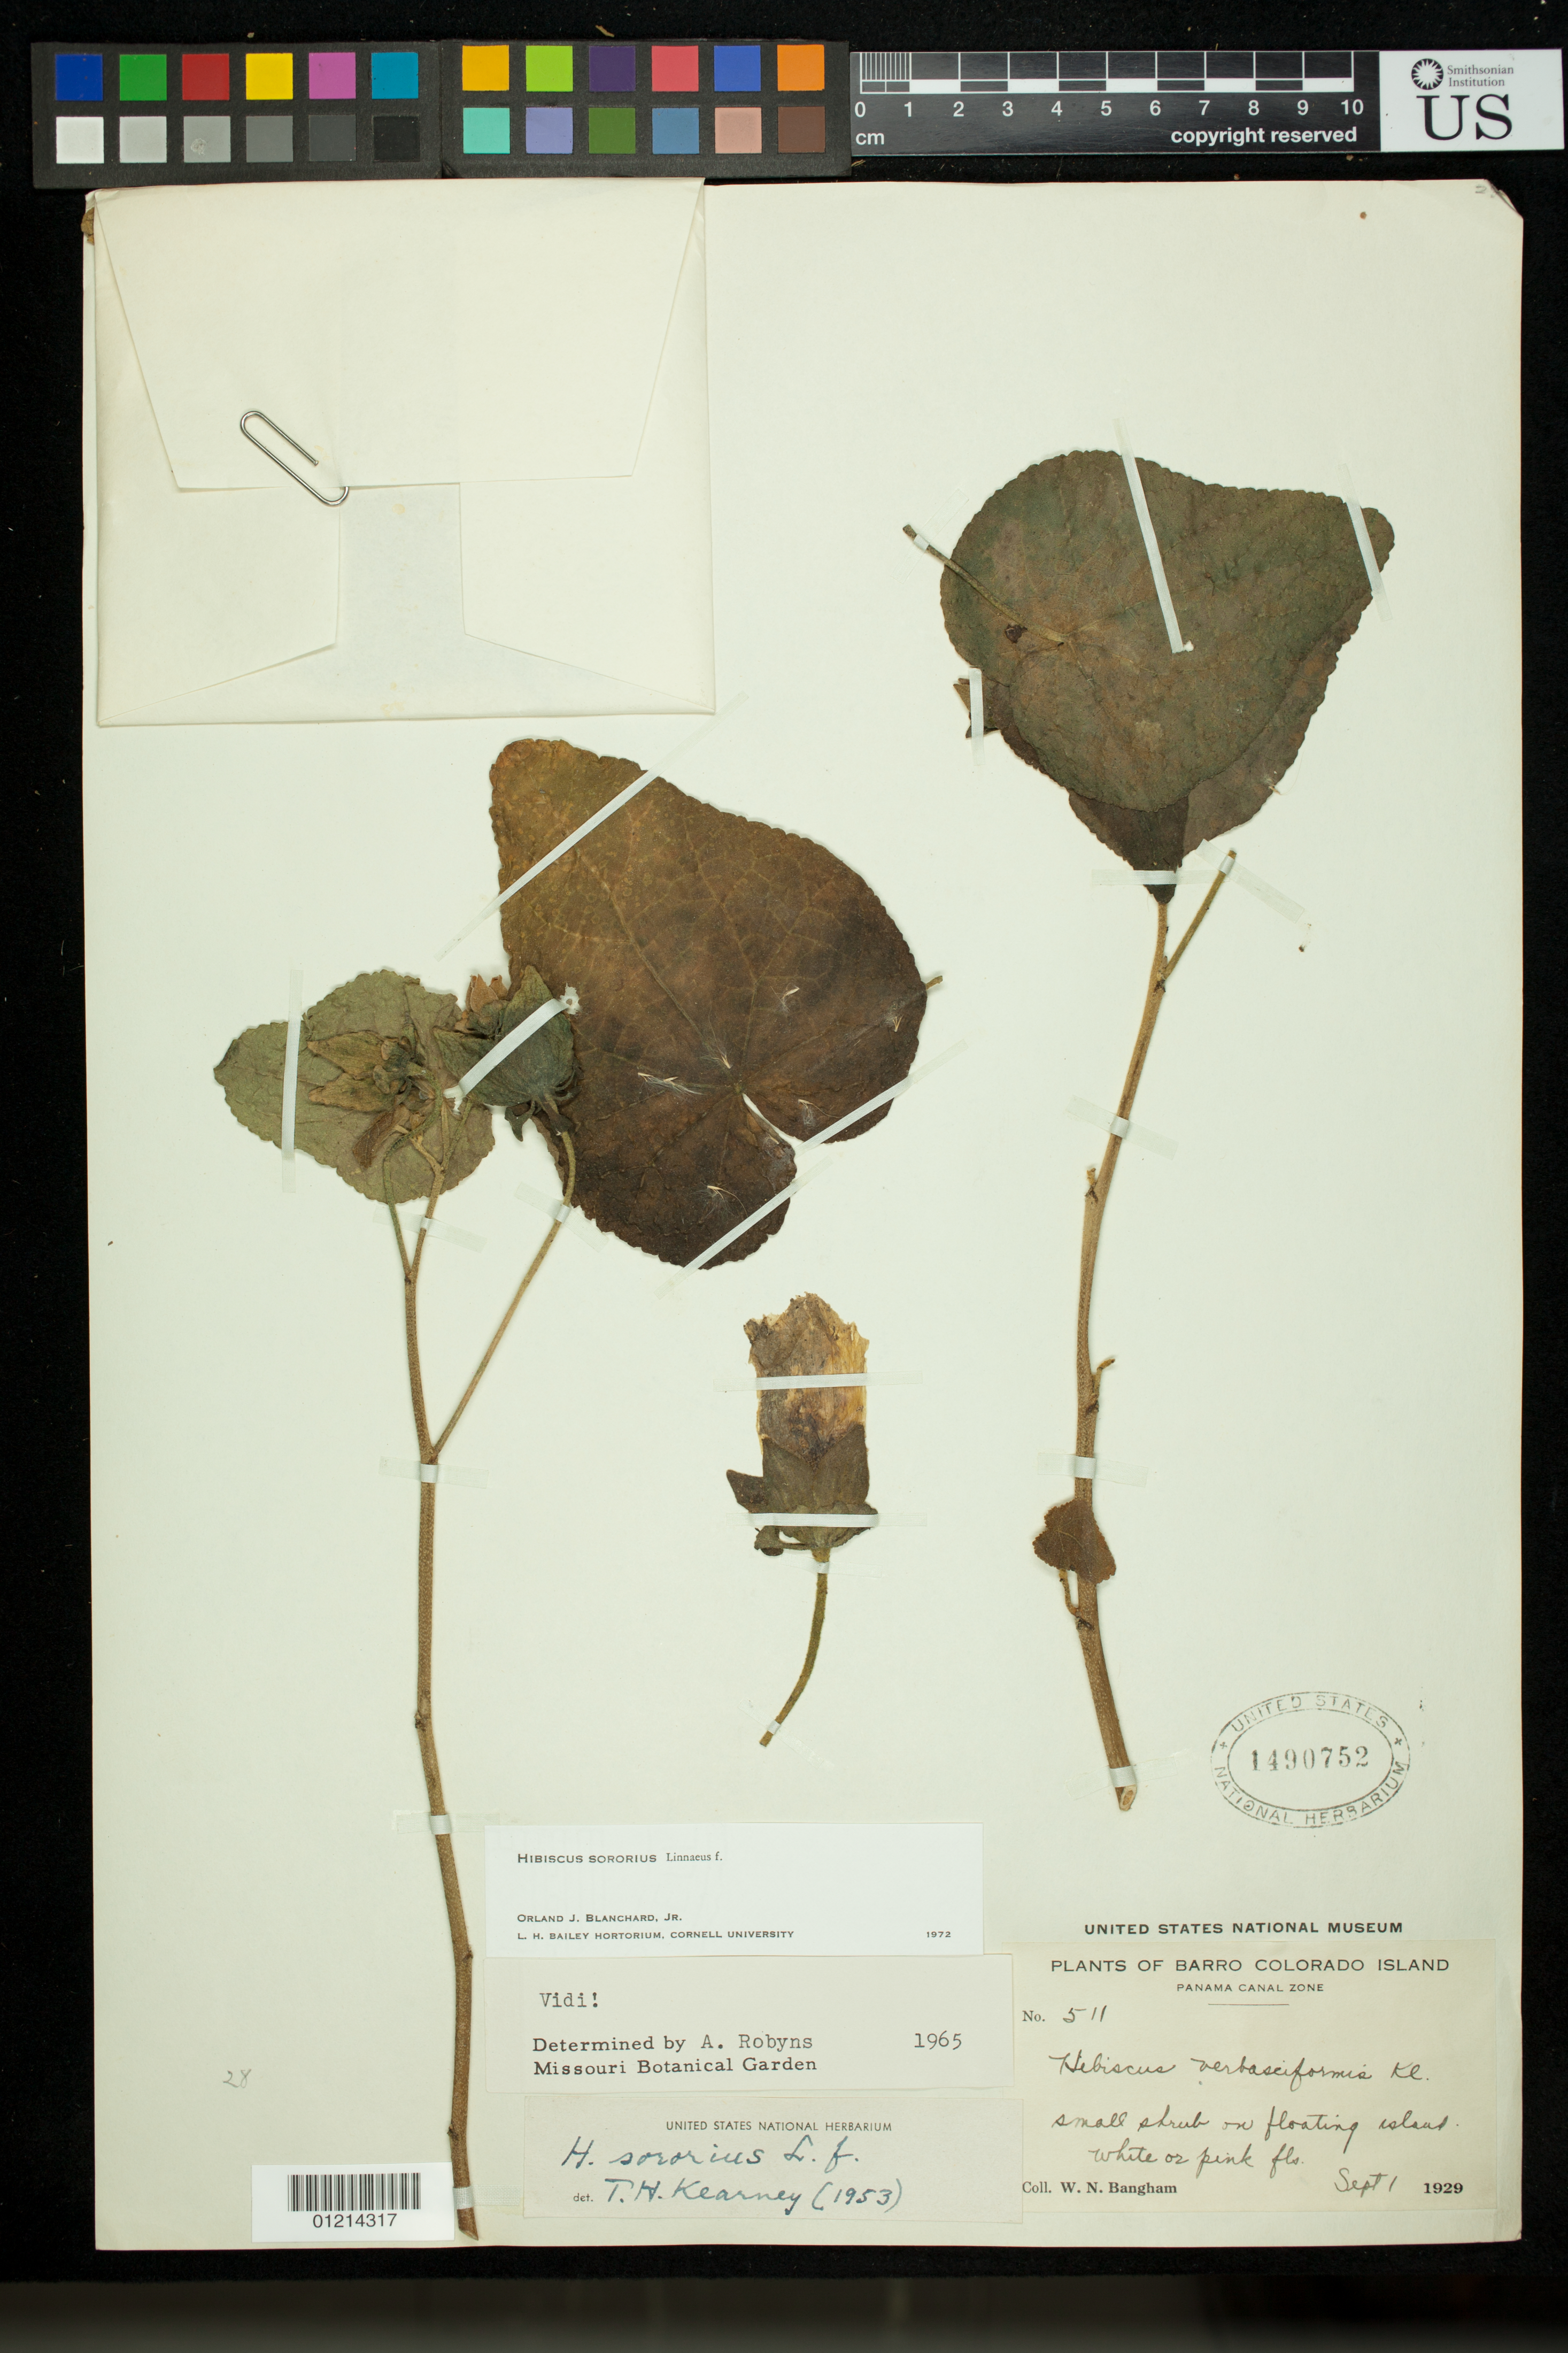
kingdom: Plantae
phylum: Tracheophyta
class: Magnoliopsida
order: Malvales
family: Malvaceae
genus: Hibiscus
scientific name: Hibiscus sororius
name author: L.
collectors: W. Bangham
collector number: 511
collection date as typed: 09 Jan 1929 or 01 Sep 1929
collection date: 1929-01-09 or 1929-09-01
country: Panama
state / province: Panamá Oeste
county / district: Canal Zone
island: Barro Colorado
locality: Barro Colorado Island. Panama Canal Zone. Floating island.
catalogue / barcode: US 1490752